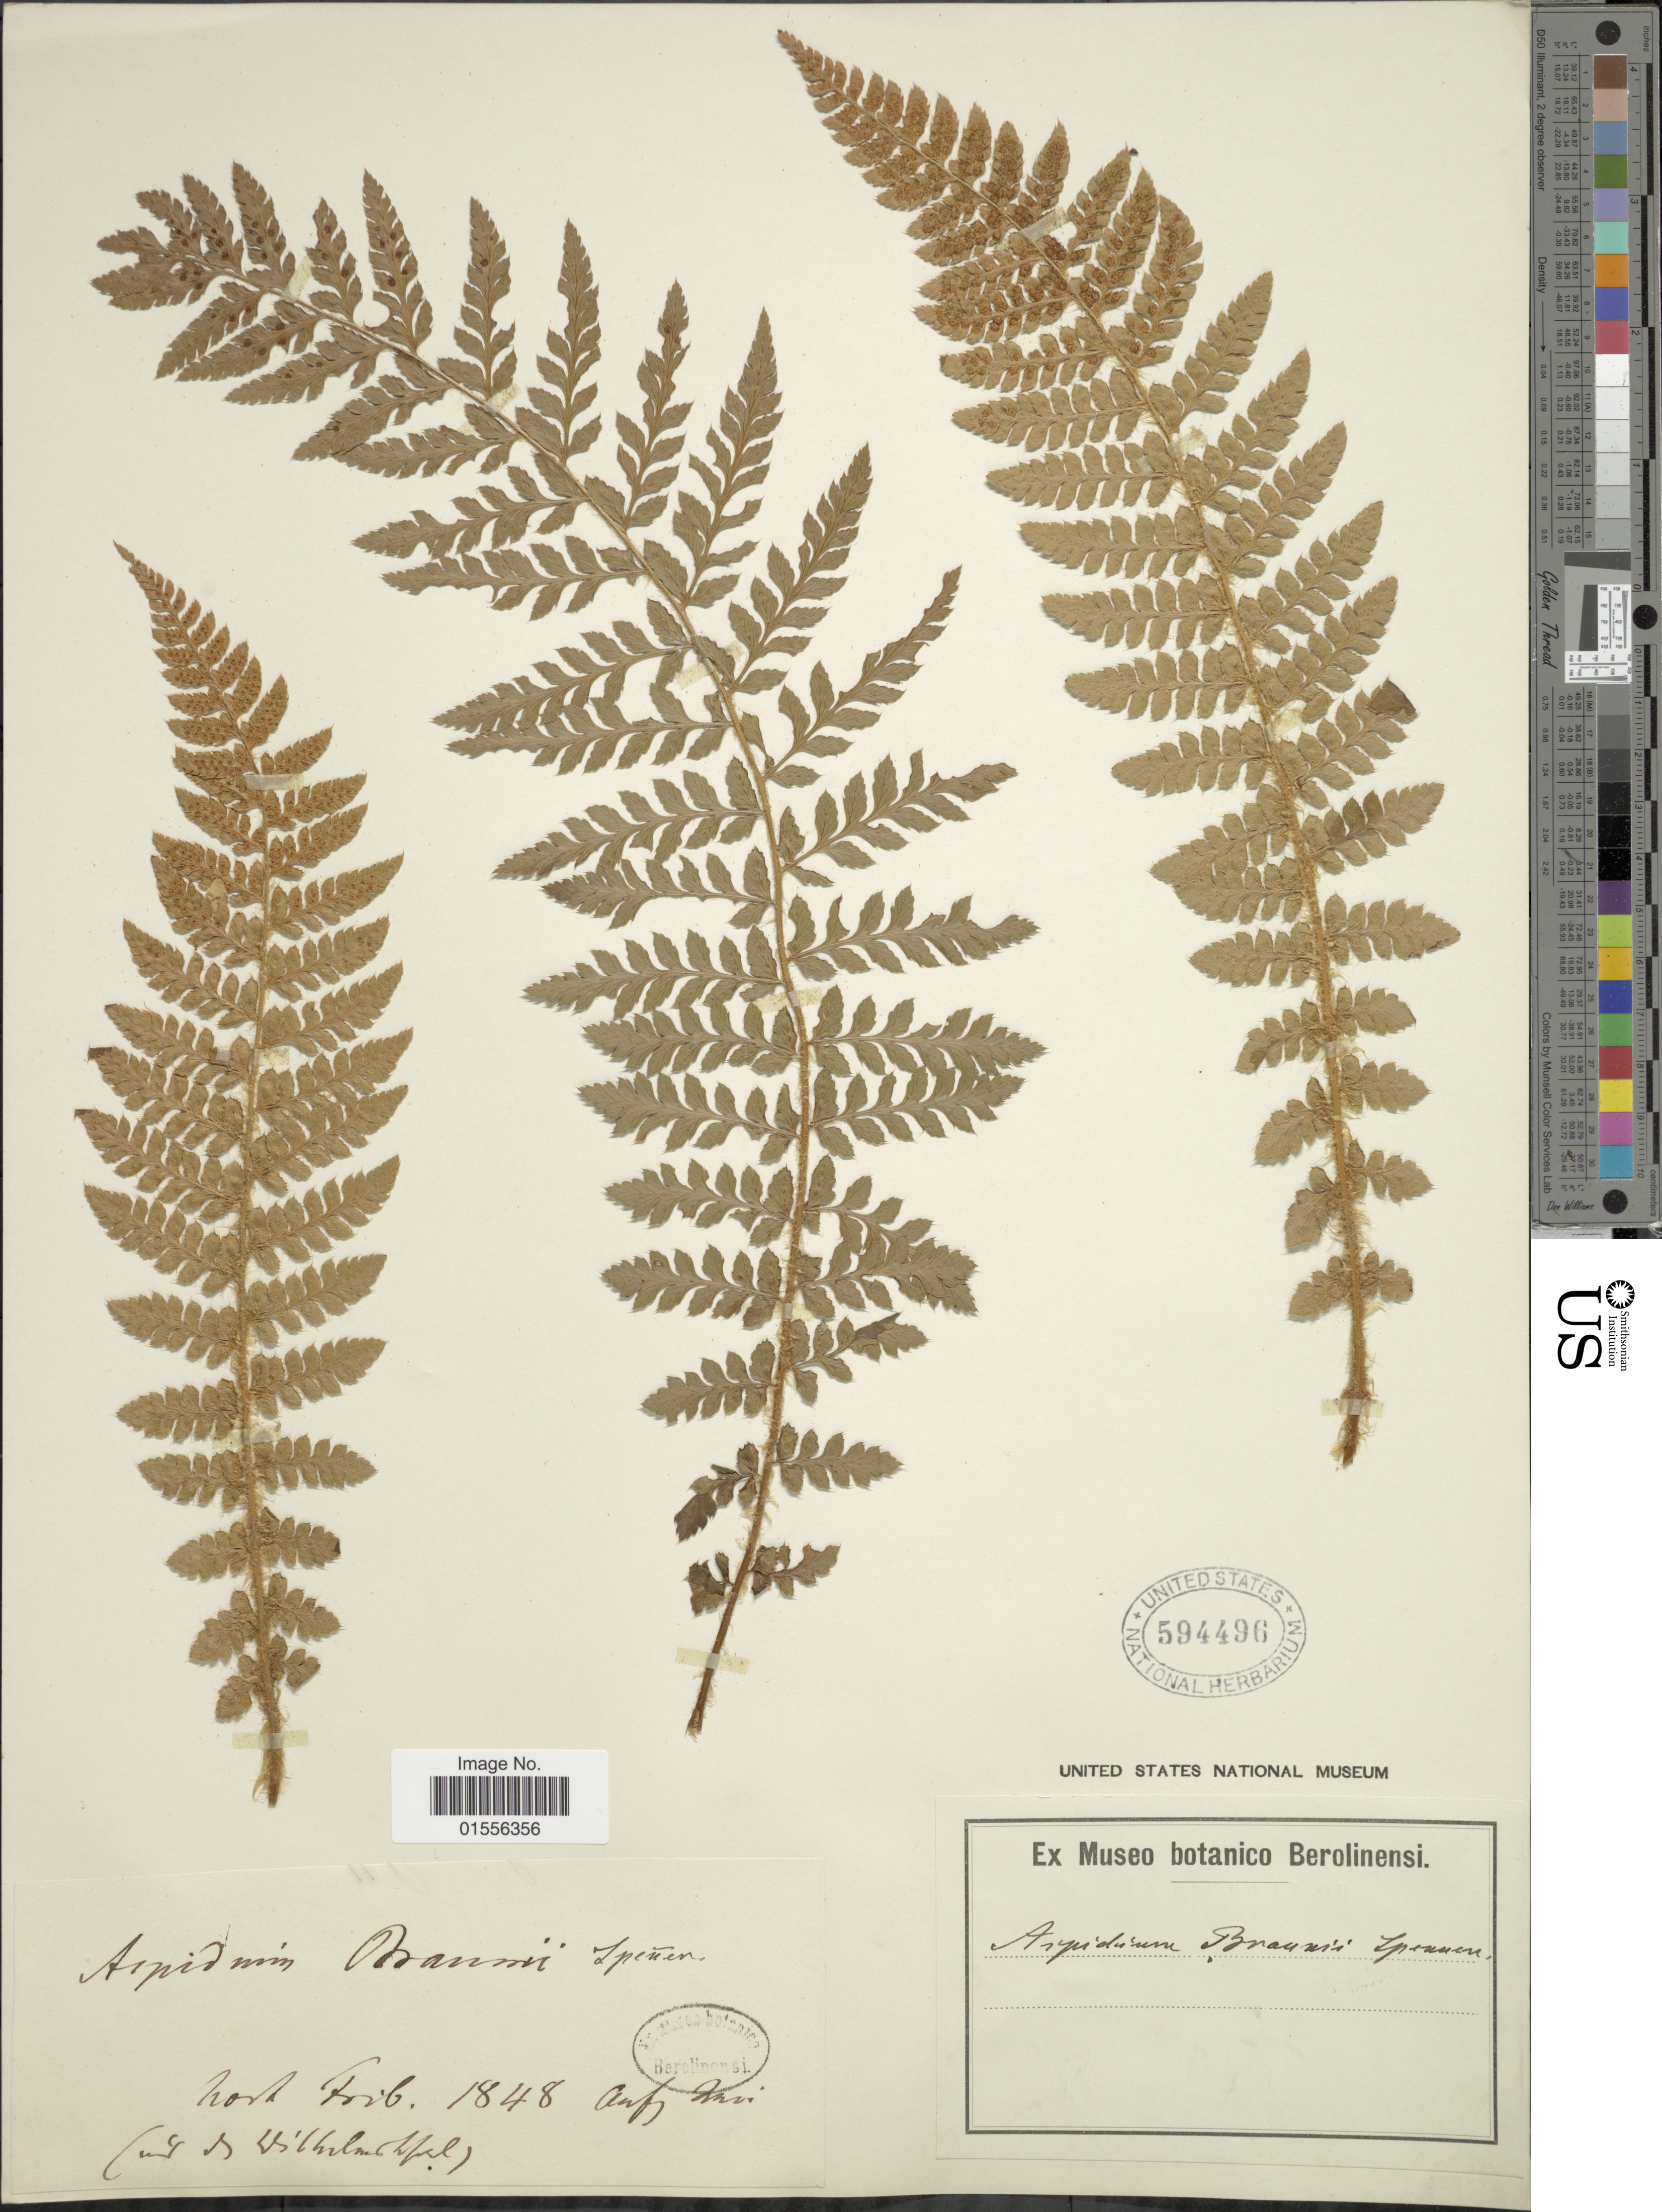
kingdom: Plantae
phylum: Tracheophyta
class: Polypodiopsida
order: Polypodiales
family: Dryopteridaceae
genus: Polystichum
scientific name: Polystichum braunii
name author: (Spenn.) Fée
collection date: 1848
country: Germany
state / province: Baden-Württemberg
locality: Hort [illegible text]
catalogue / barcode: US 594496